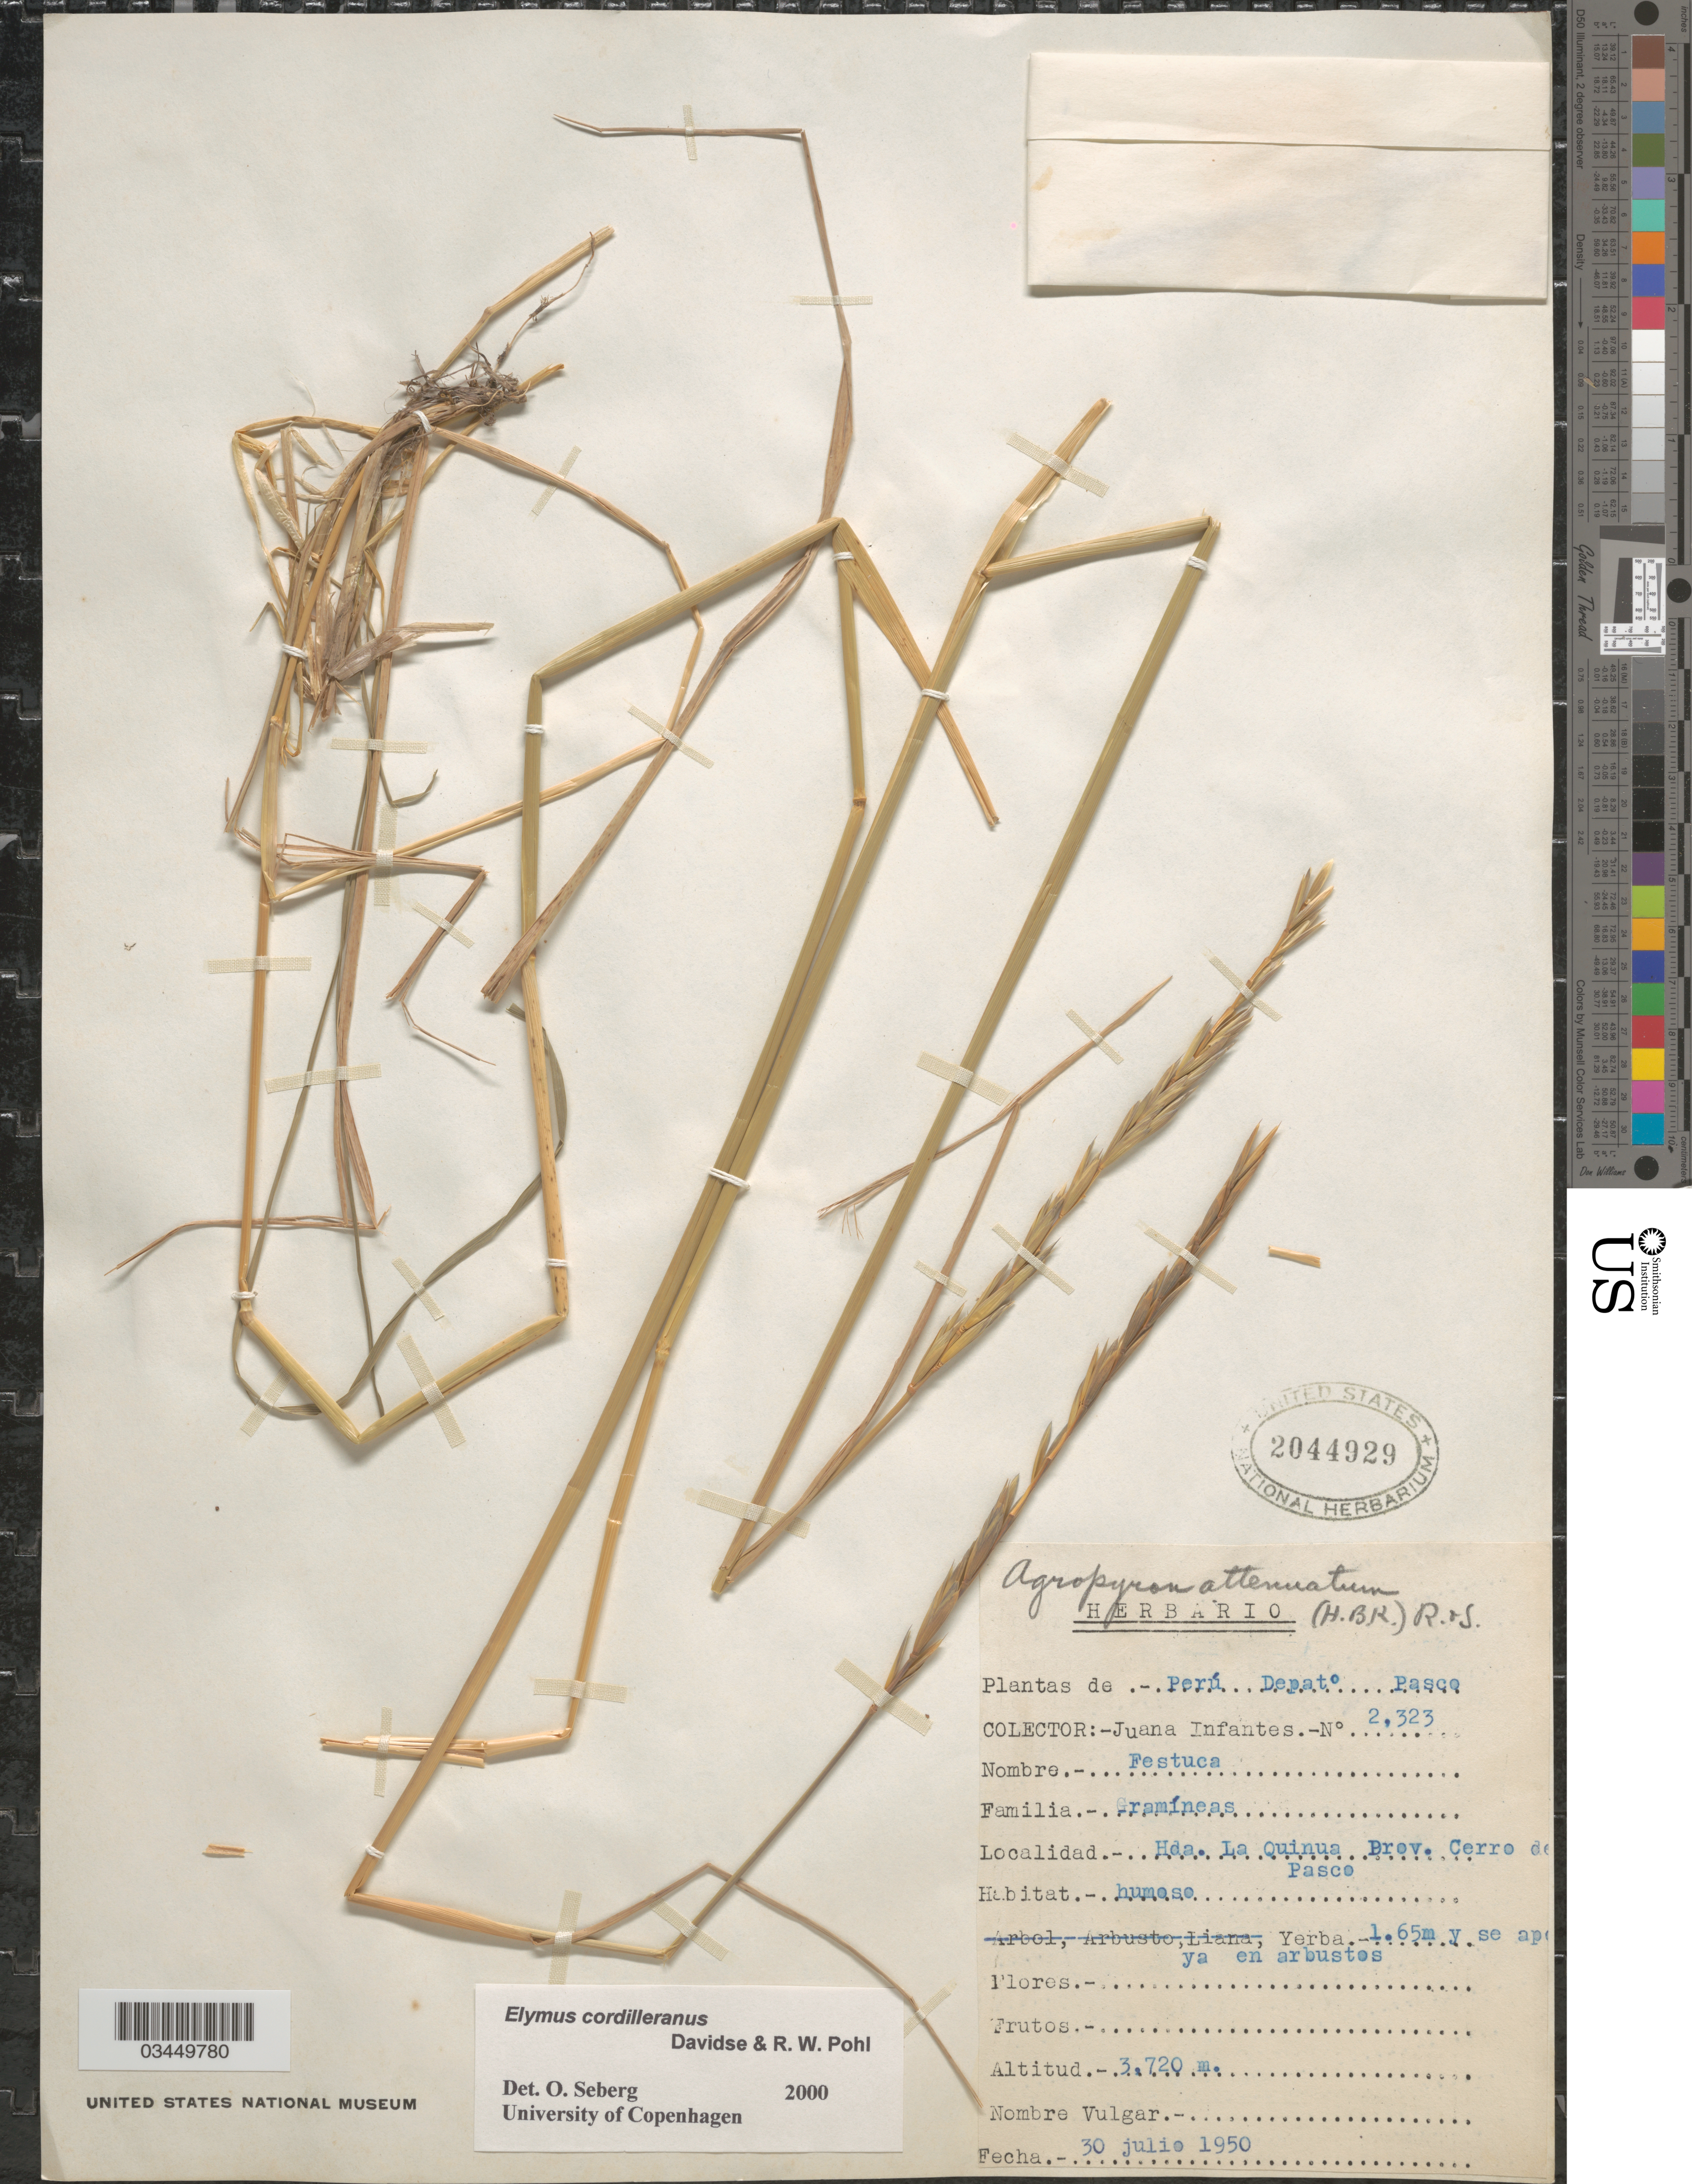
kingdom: Plantae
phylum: Tracheophyta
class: Liliopsida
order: Poales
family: Poaceae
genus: Elymus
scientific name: Elymus cordilleranus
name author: Davidse & R.W. Pohl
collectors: J. Infantes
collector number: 2323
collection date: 1950-07-30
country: Peru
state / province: Pasco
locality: Depat° Pasco. Hda. La Quinua. Prov. Cerro de Pasco.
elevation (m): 3720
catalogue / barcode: US 2044929